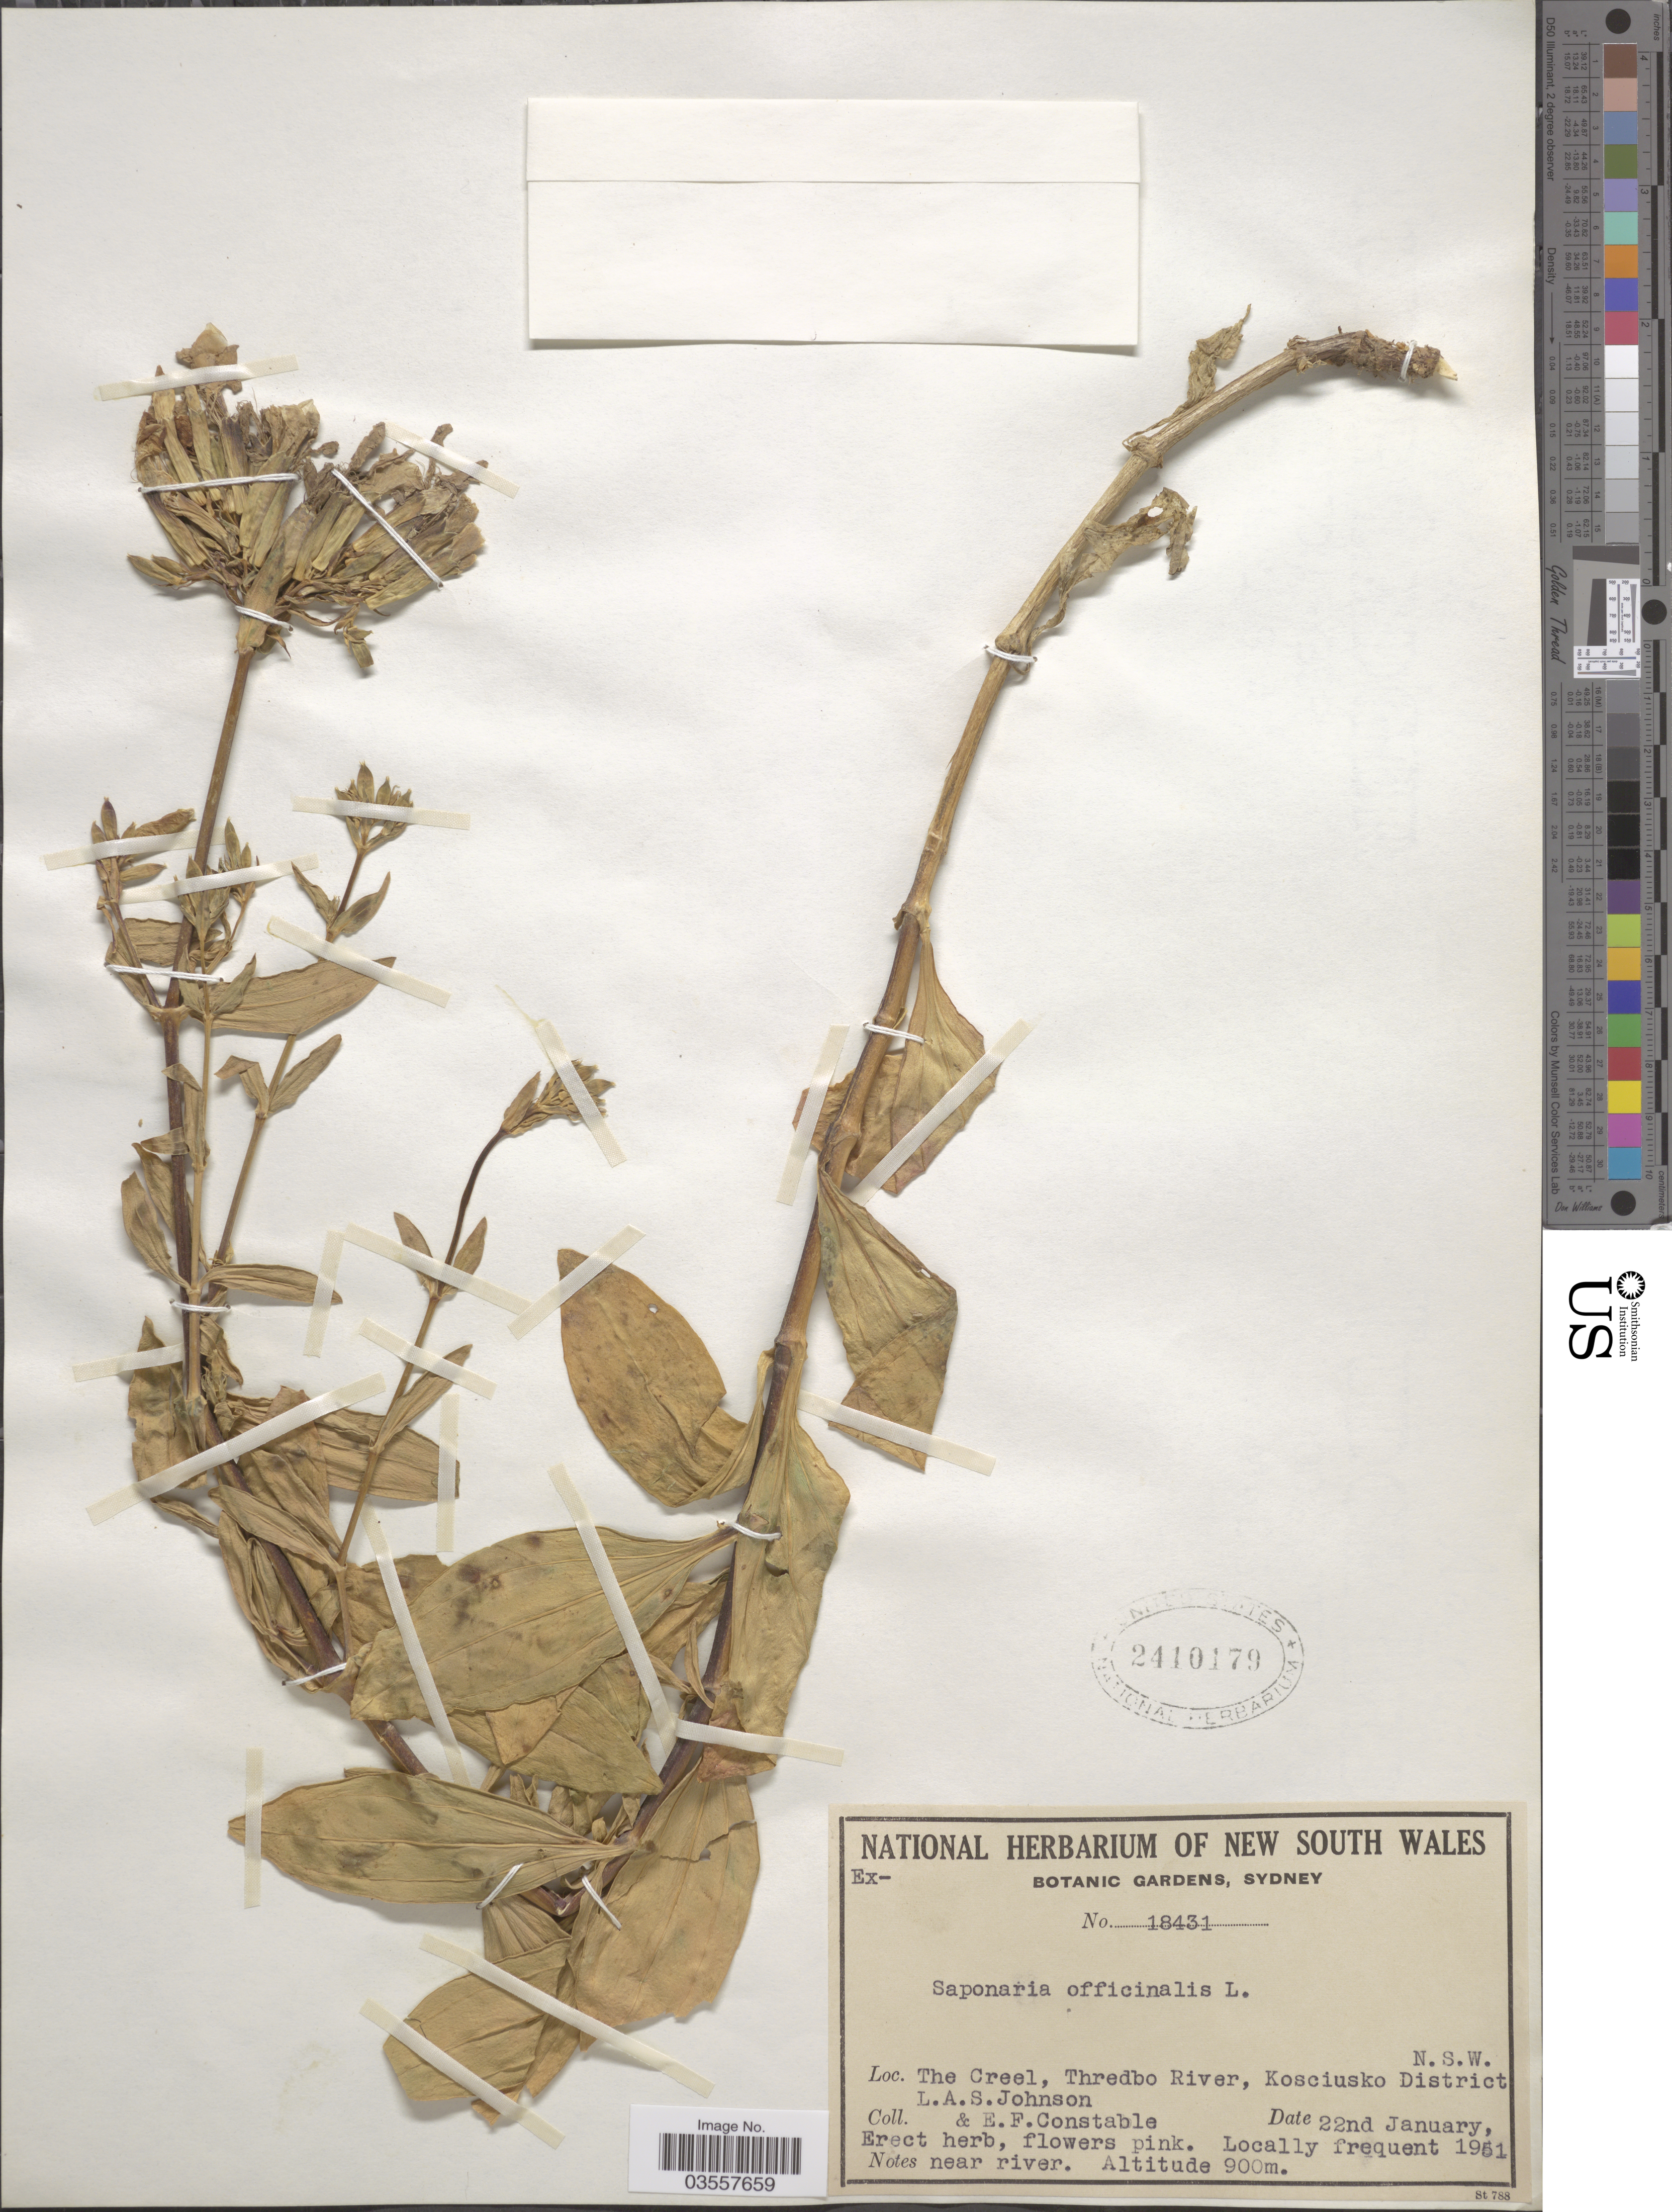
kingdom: Plantae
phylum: Tracheophyta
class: Magnoliopsida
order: Caryophyllales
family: Caryophyllaceae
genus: Saponaria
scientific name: Saponaria sp.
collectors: L. A. S. Johnson & E. F. Constable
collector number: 18431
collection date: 1951-01-22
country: Australia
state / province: New South Wales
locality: The Creel, Thredbo River, Kosciusko District.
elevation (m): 900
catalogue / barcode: US 2410179